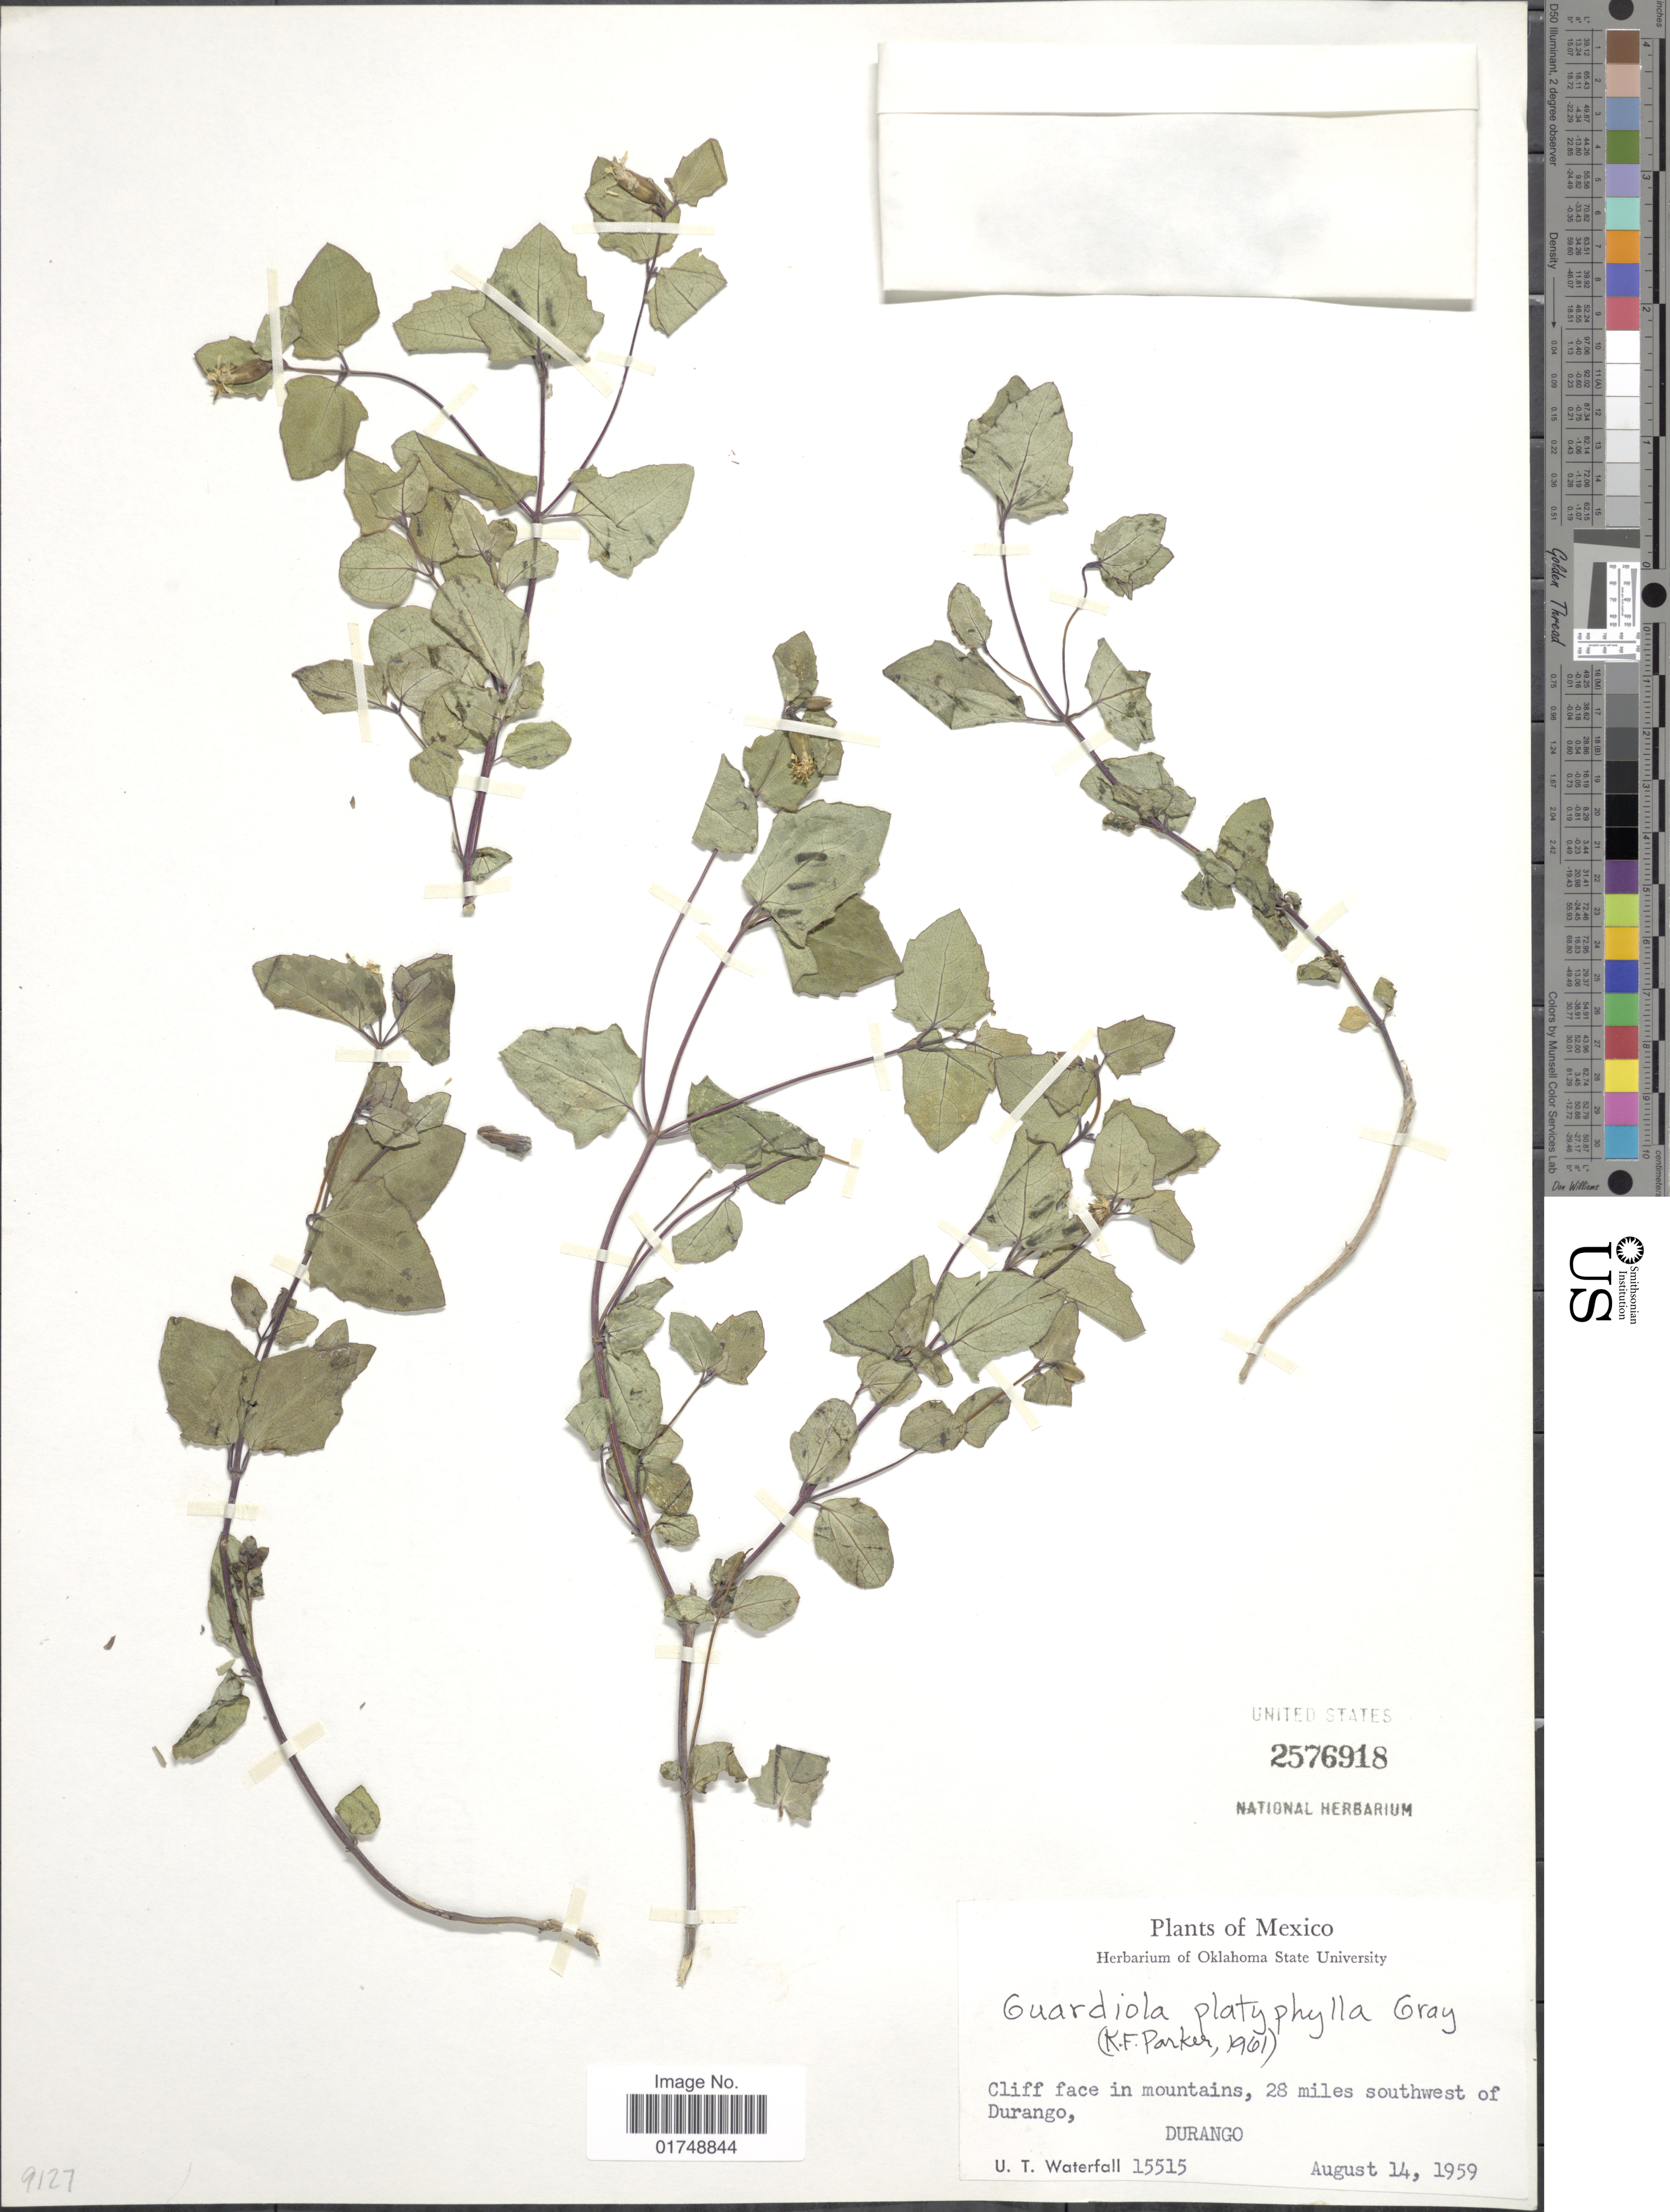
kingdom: Plantae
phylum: Tracheophyta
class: Magnoliopsida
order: Asterales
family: Asteraceae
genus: Guardiola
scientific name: Guardiola platyphylla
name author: A. Gray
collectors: U. T. Waterfall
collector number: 15515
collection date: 1959-08-14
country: Mexico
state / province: Durango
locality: Cliff face in mountains, 28 miles southwest of Durango.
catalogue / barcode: US 2576918